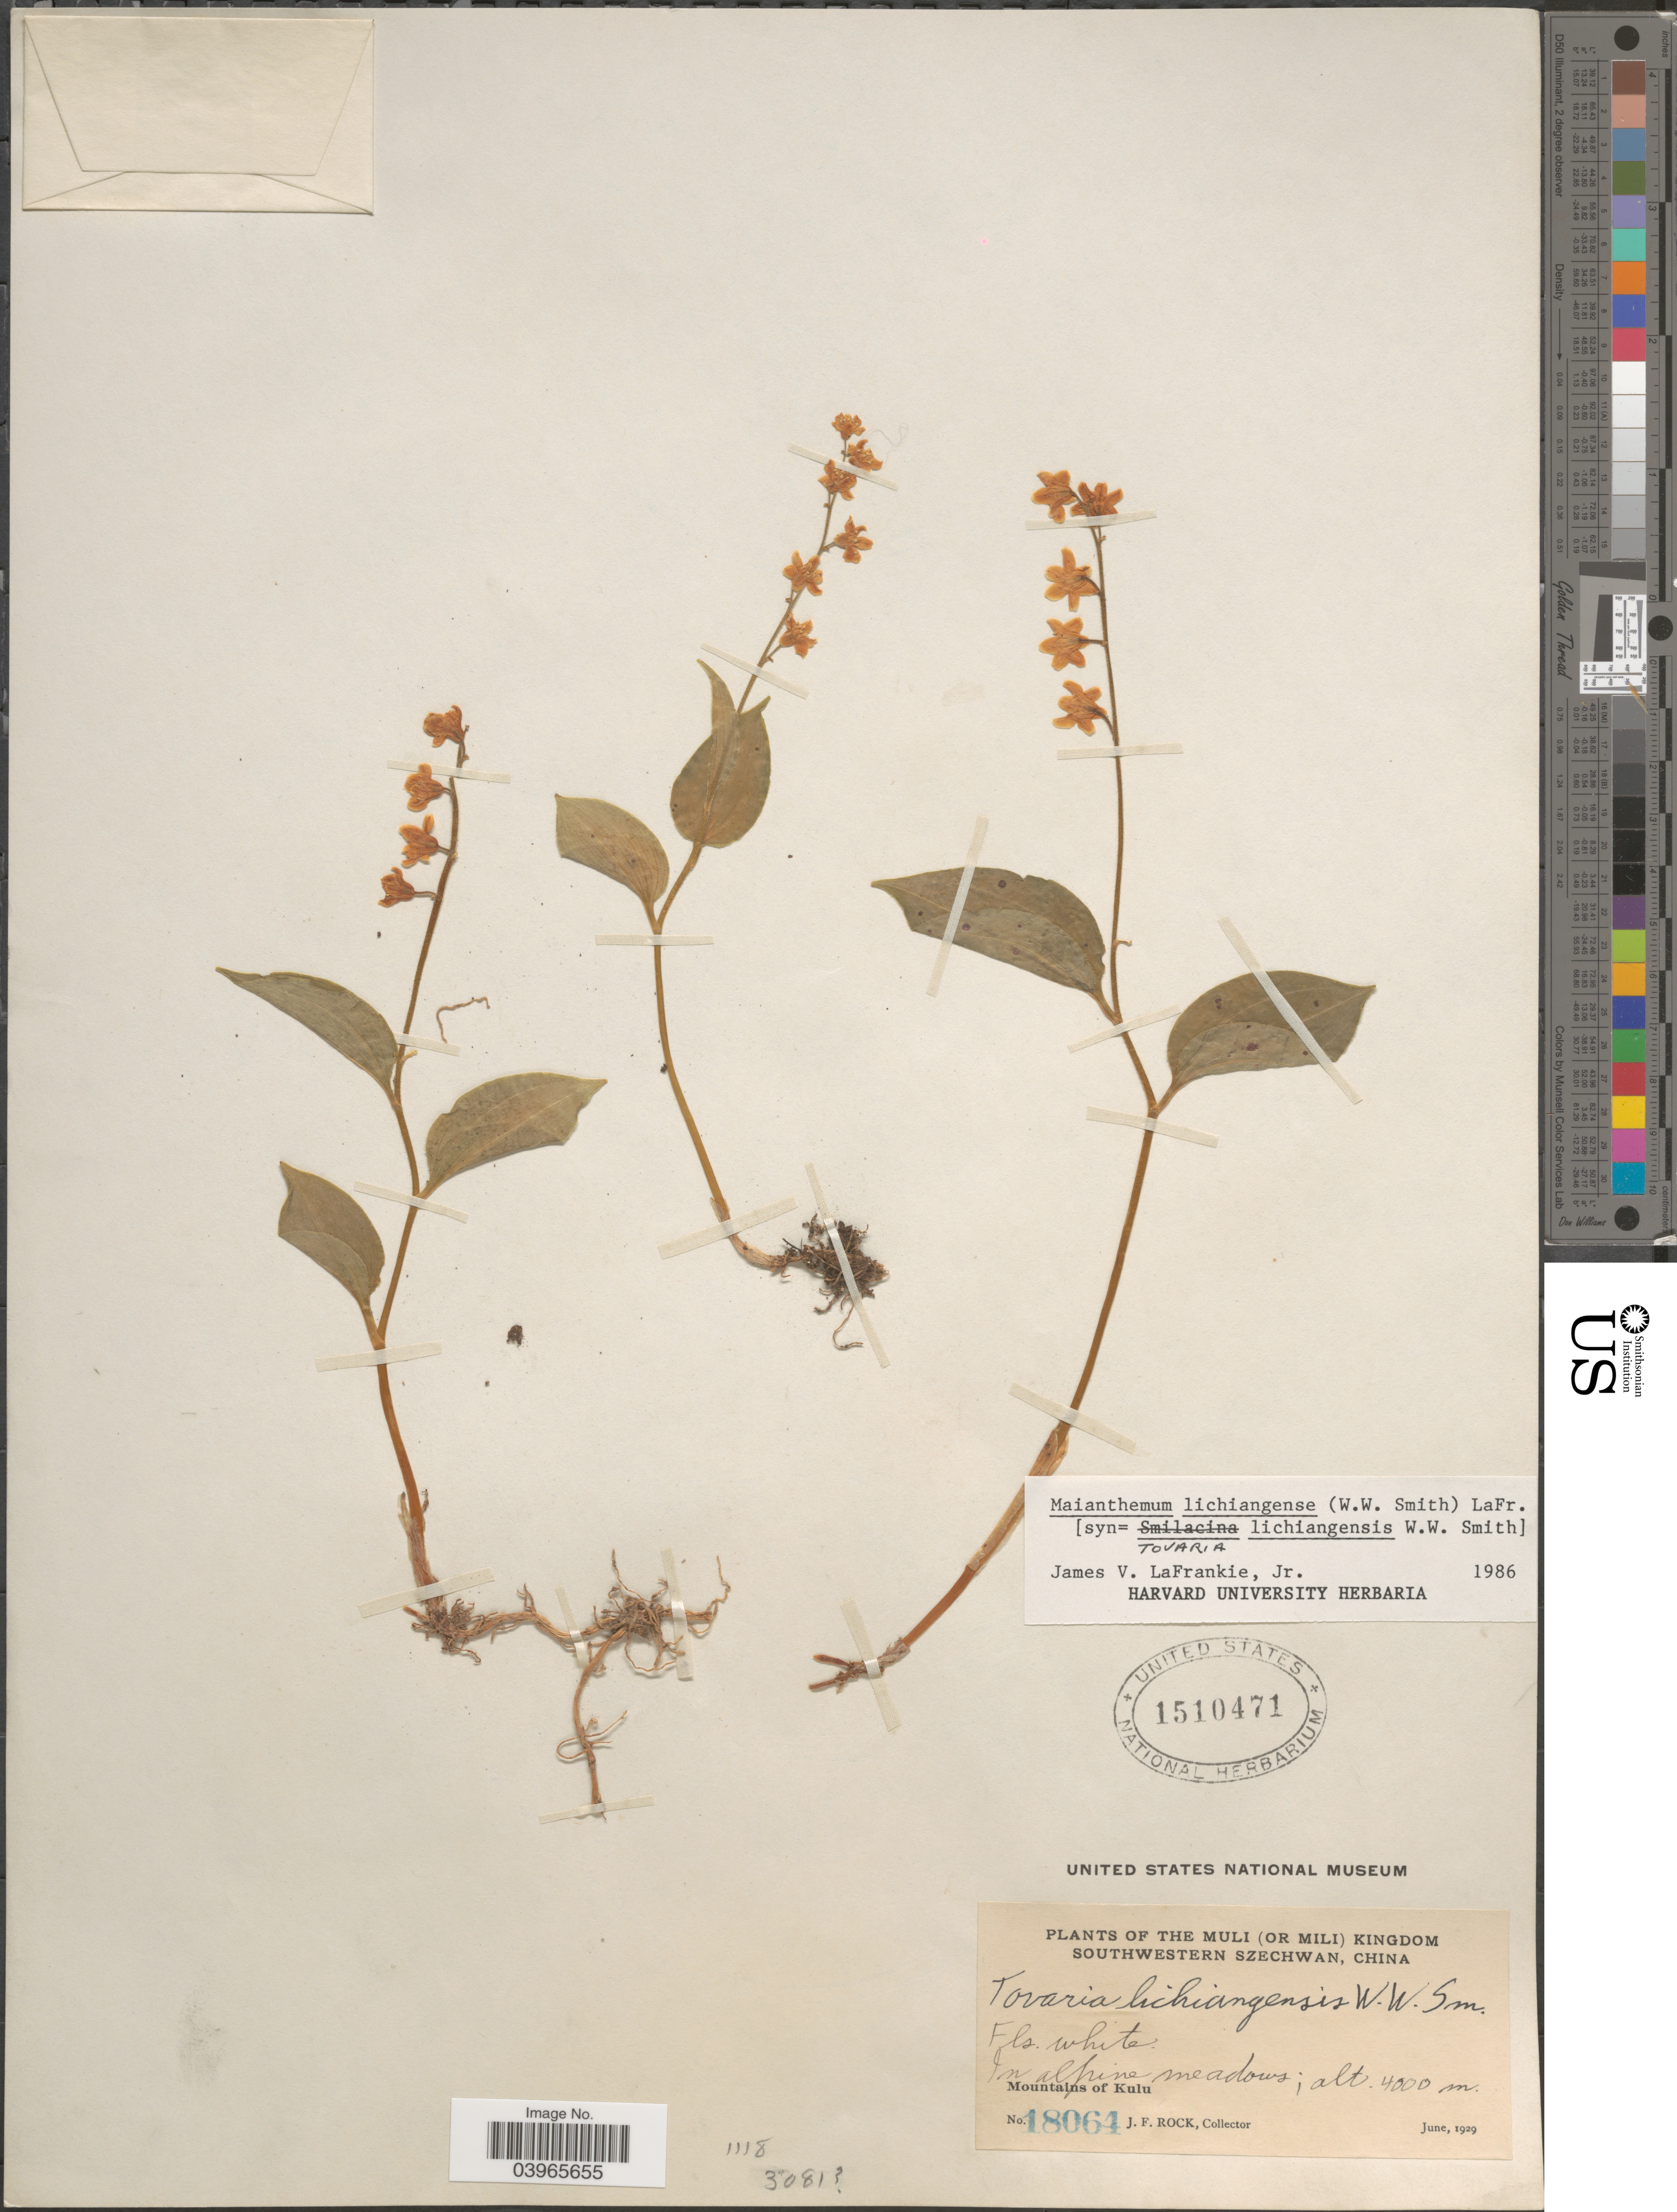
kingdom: Plantae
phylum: Tracheophyta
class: Liliopsida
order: Asparagales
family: Asparagaceae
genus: Maianthemum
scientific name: Maianthemum lichiangense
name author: (W.W. Sm.) LaFrankie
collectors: J. Rock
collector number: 18064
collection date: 1929-06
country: China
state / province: Sichuan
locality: The Muli (or Mili) Kingdom Southwestern Szechwan. Mountains of Kulu.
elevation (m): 4000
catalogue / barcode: US 1510471